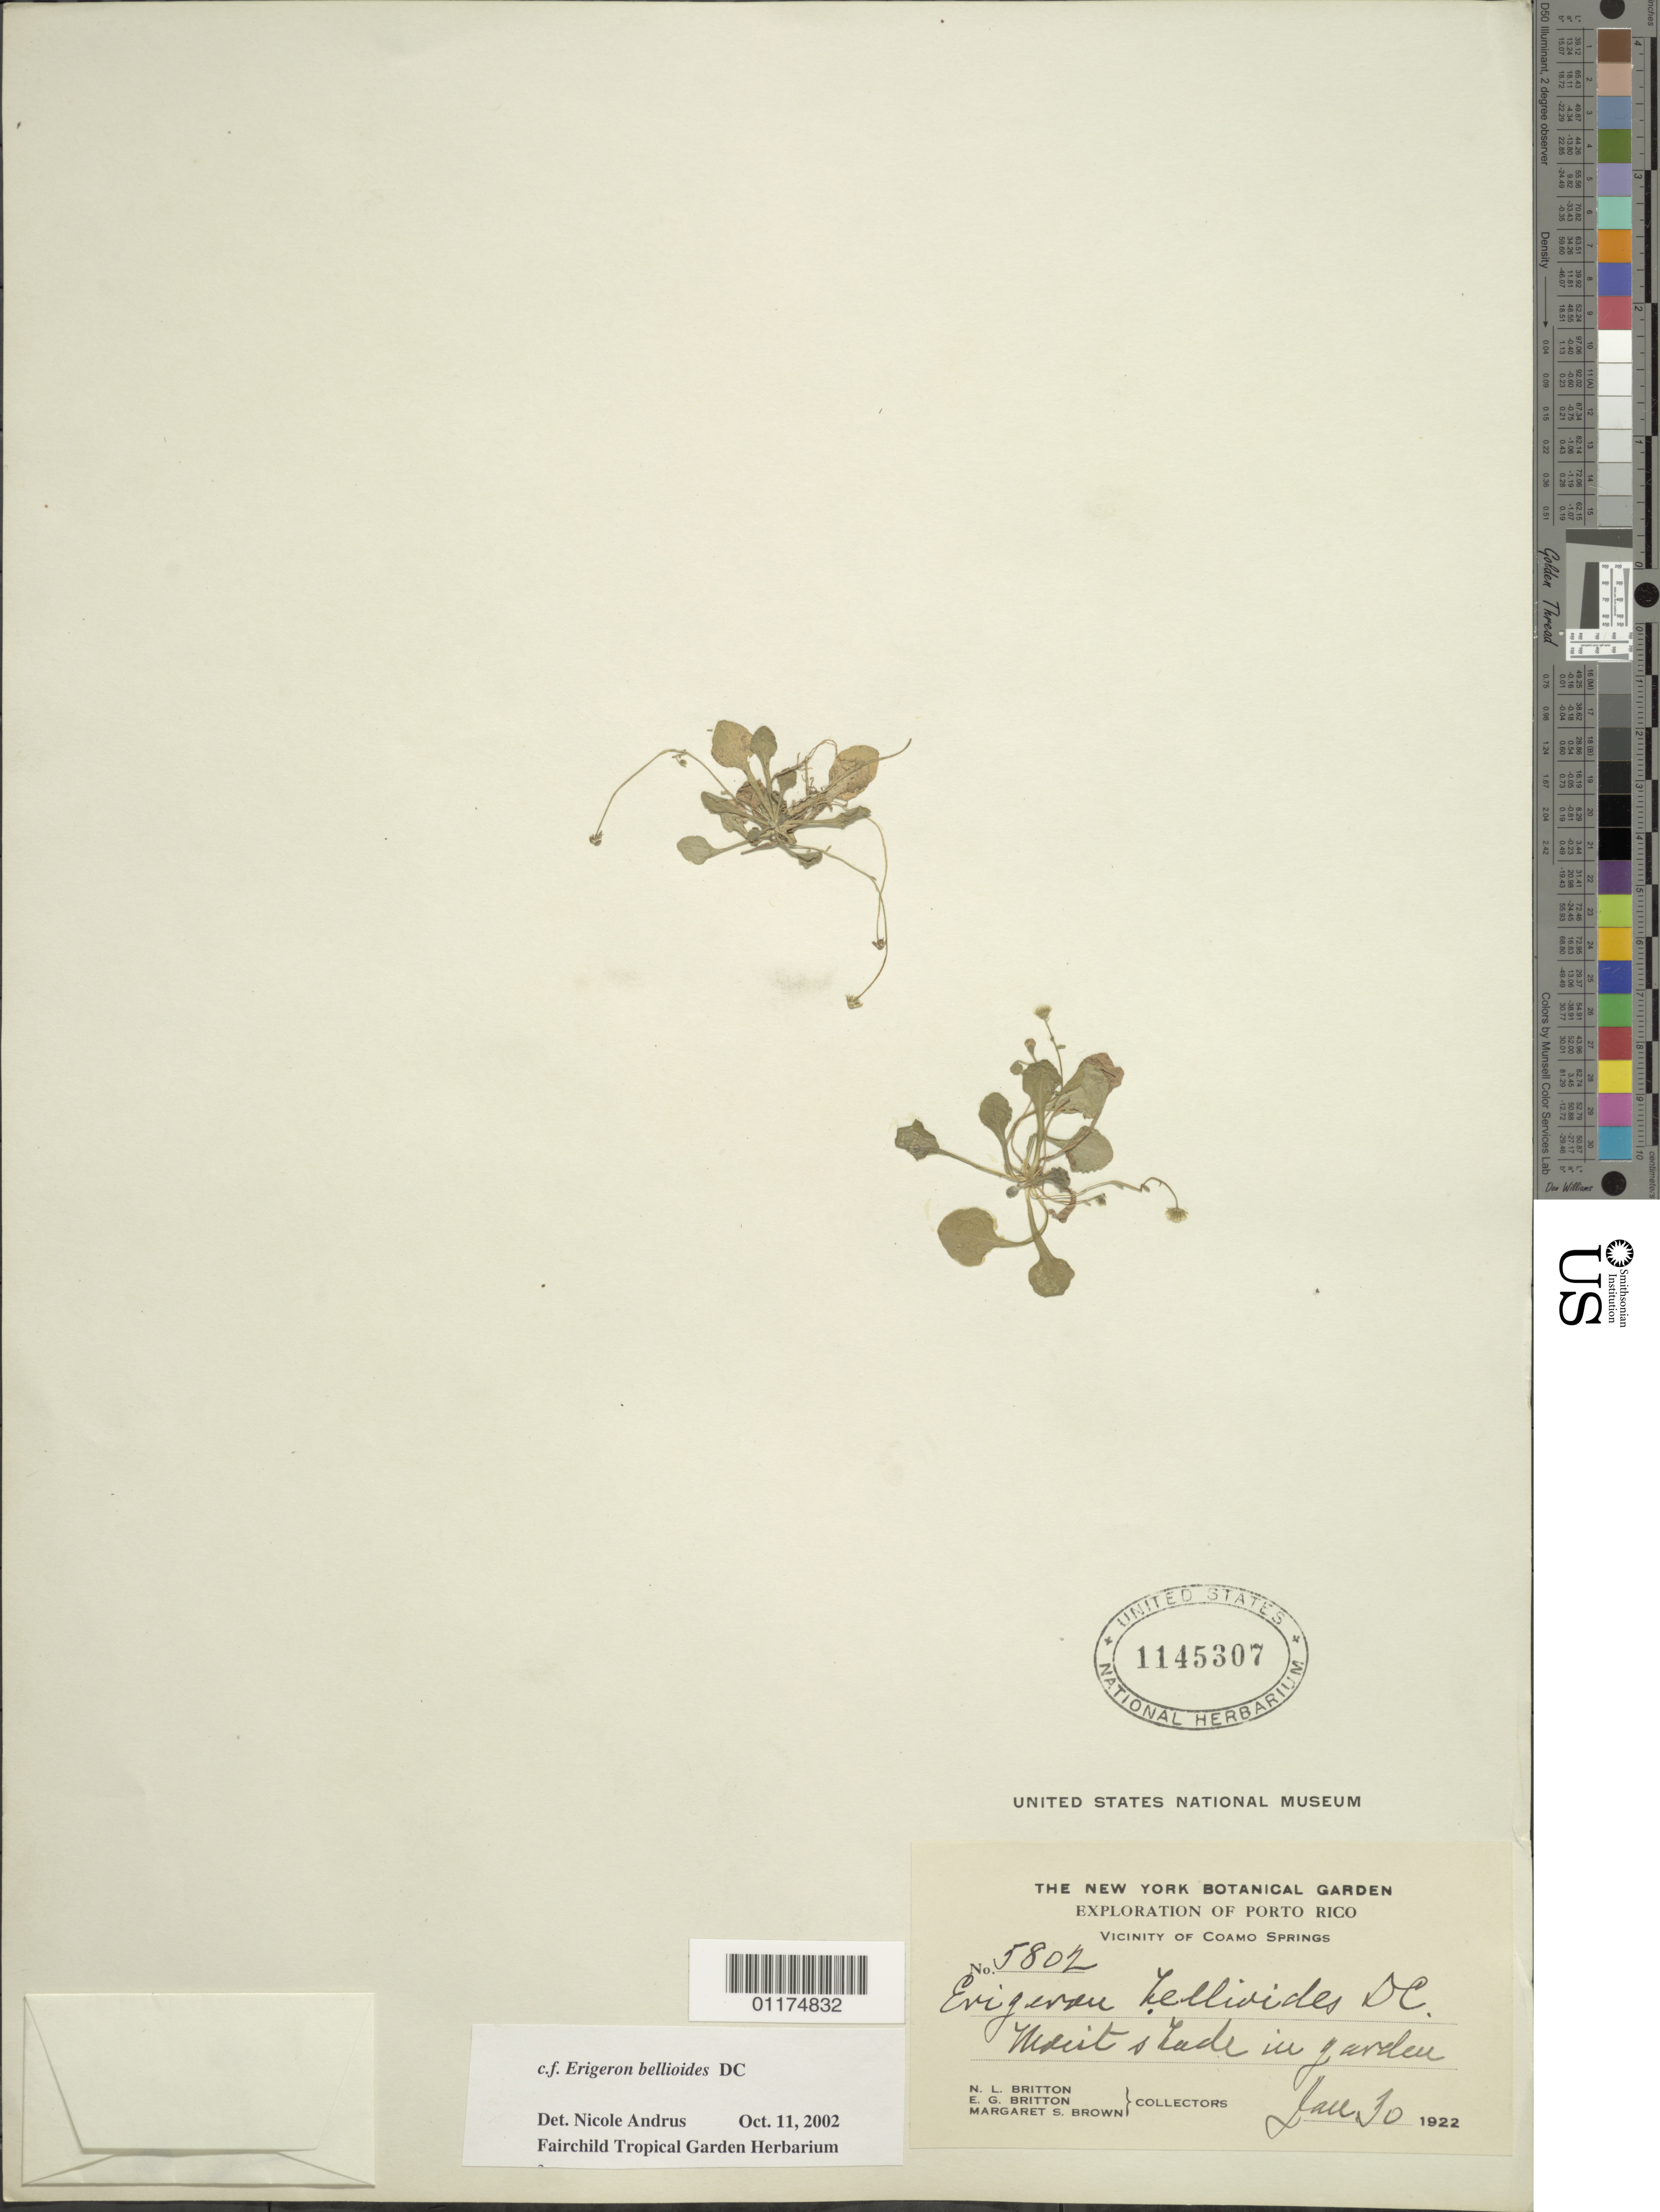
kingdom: Plantae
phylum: Tracheophyta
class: Magnoliopsida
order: Asterales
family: Asteraceae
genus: Erigeron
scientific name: Erigeron bellioides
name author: DC.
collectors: N. Britton, E. G. Britton & M. S. Brown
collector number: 5802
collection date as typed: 30 Jan 1922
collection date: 1922-01-30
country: Puerto Rico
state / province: Coamo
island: Puerto Rico I.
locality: Vicinity of Coamo Springs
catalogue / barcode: US 1145307